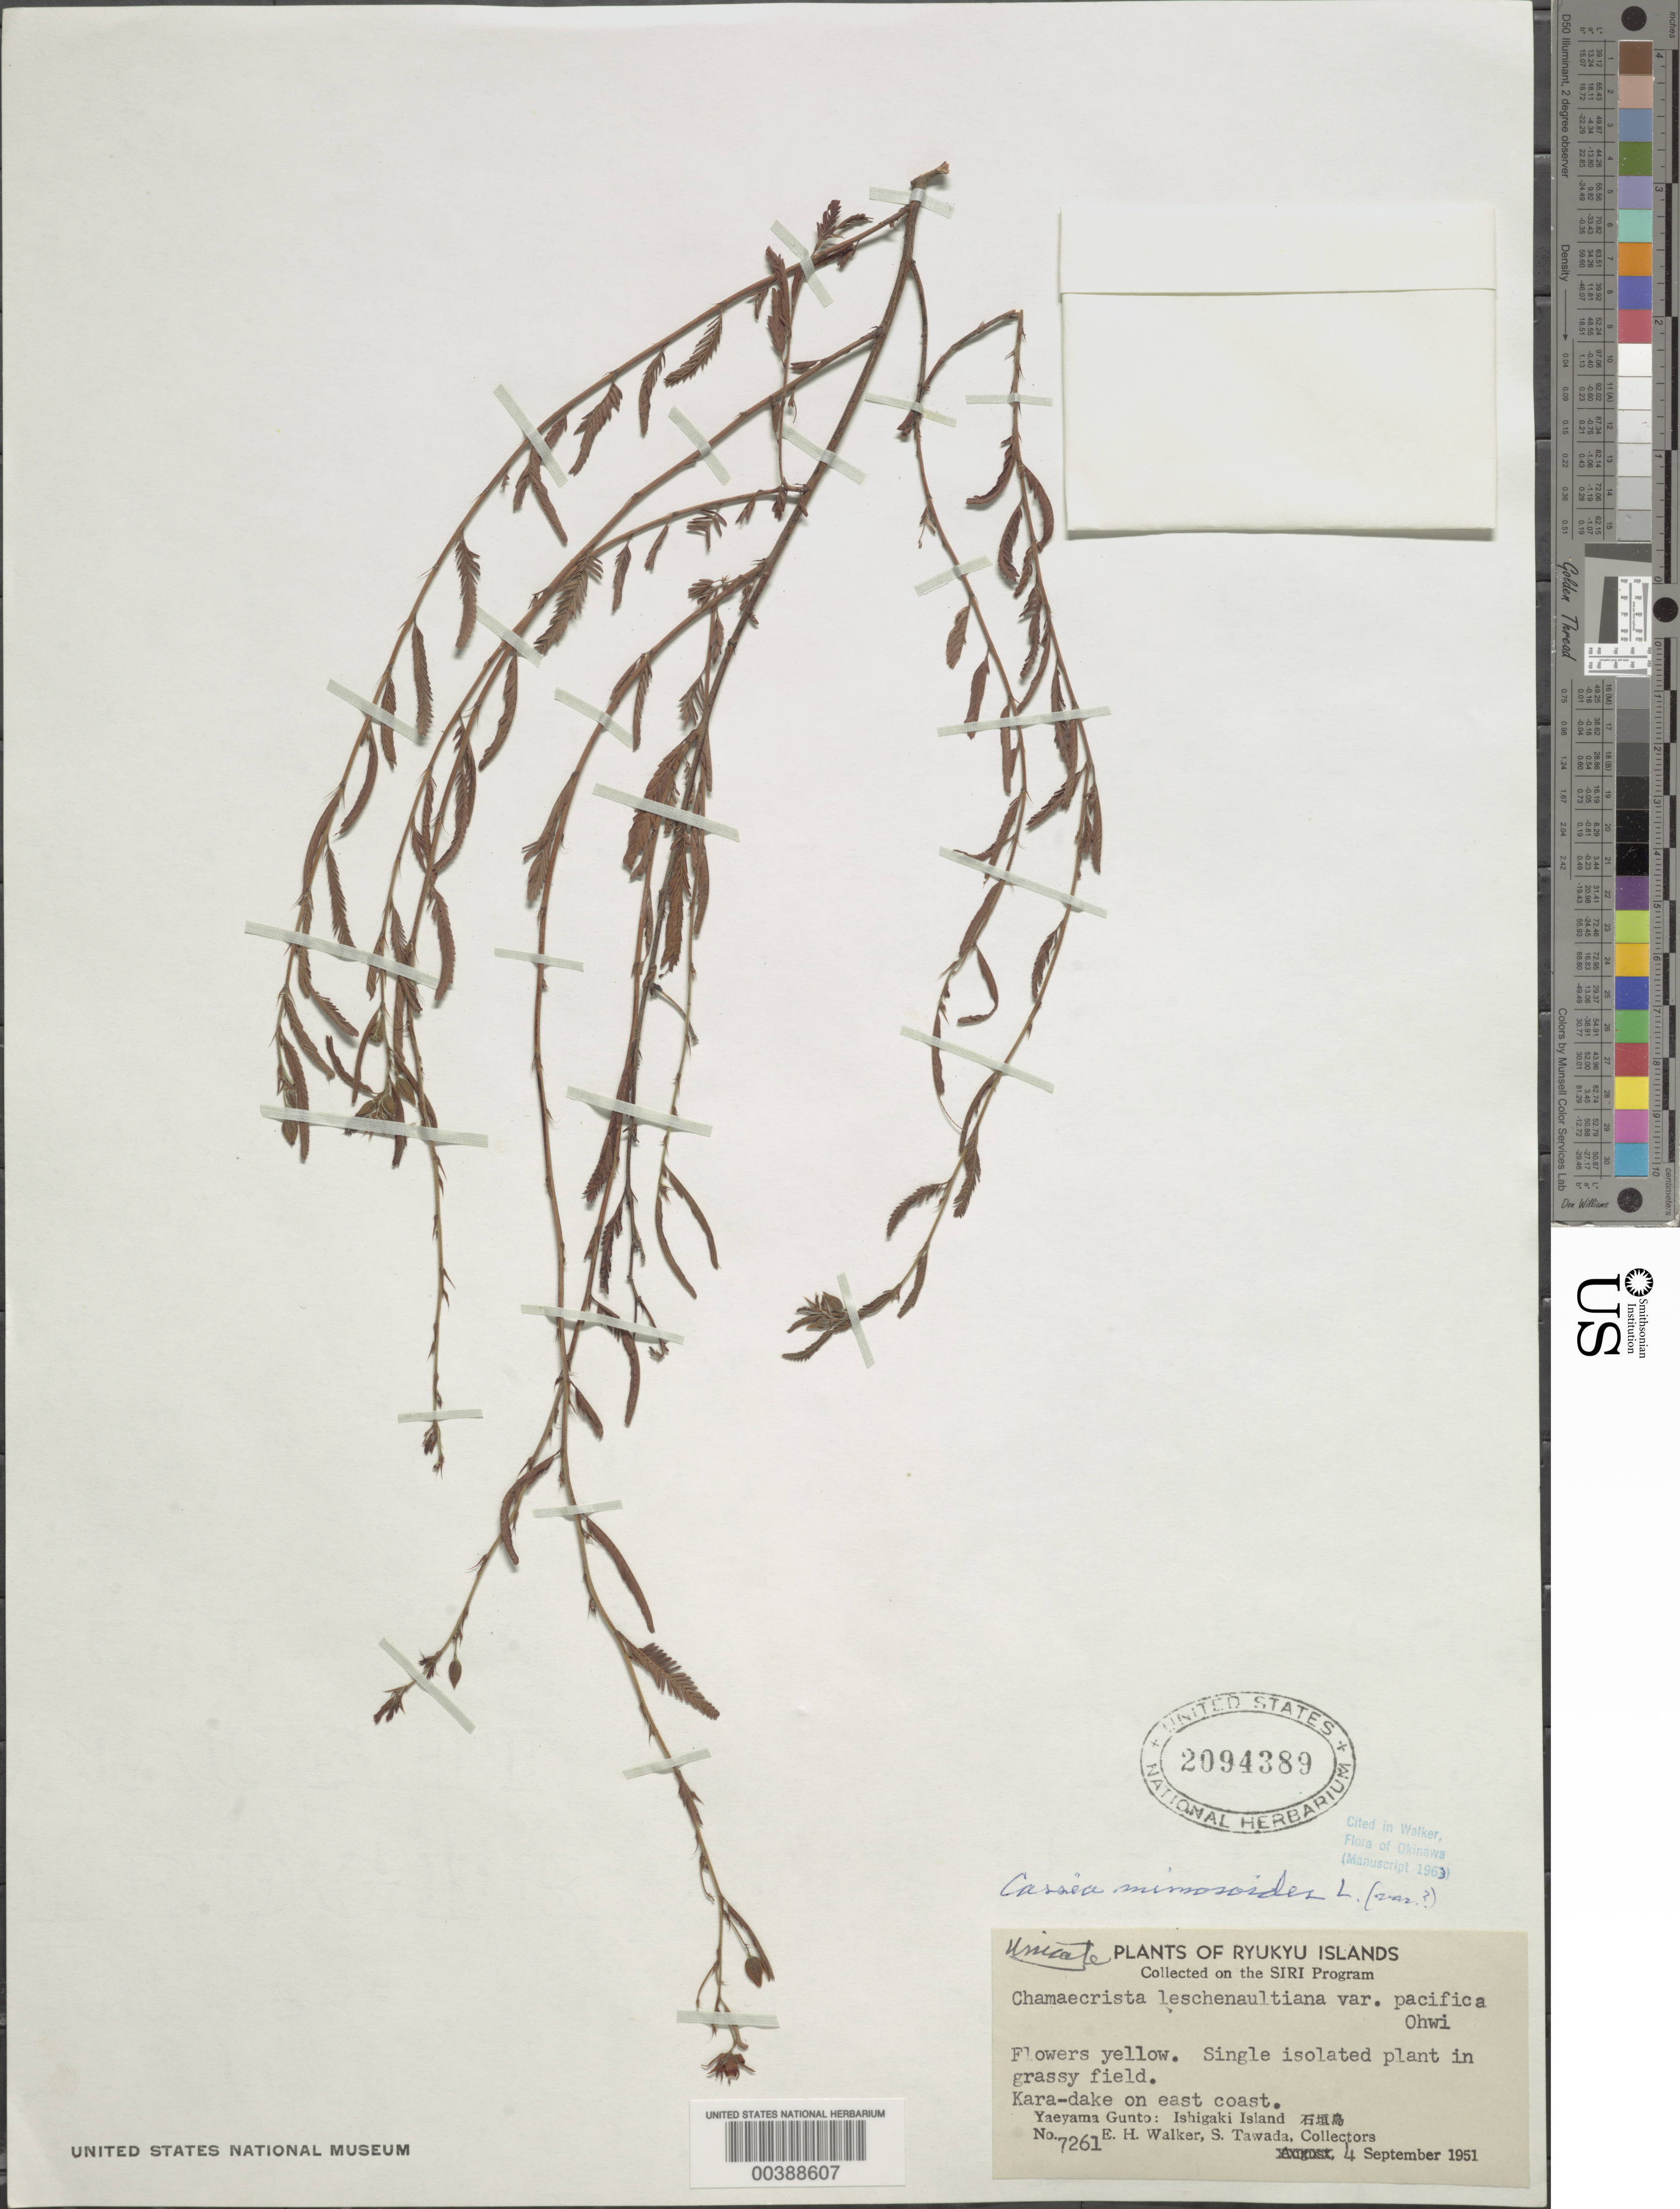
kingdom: Plantae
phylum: Tracheophyta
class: Magnoliopsida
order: Fabales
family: Fabaceae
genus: Chamaecrista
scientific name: Chamaecrista mimosoides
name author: (L.) Greene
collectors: E. H. Walker & S. Tawada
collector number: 7261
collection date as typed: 04 Sep 1951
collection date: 1951-09-04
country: Japan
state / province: Okinawa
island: Ishigaki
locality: Ishigaki is.; yaeyama gunto; kara-dake on e coast [Sakishima Is.]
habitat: In grassy field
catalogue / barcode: US 2094389